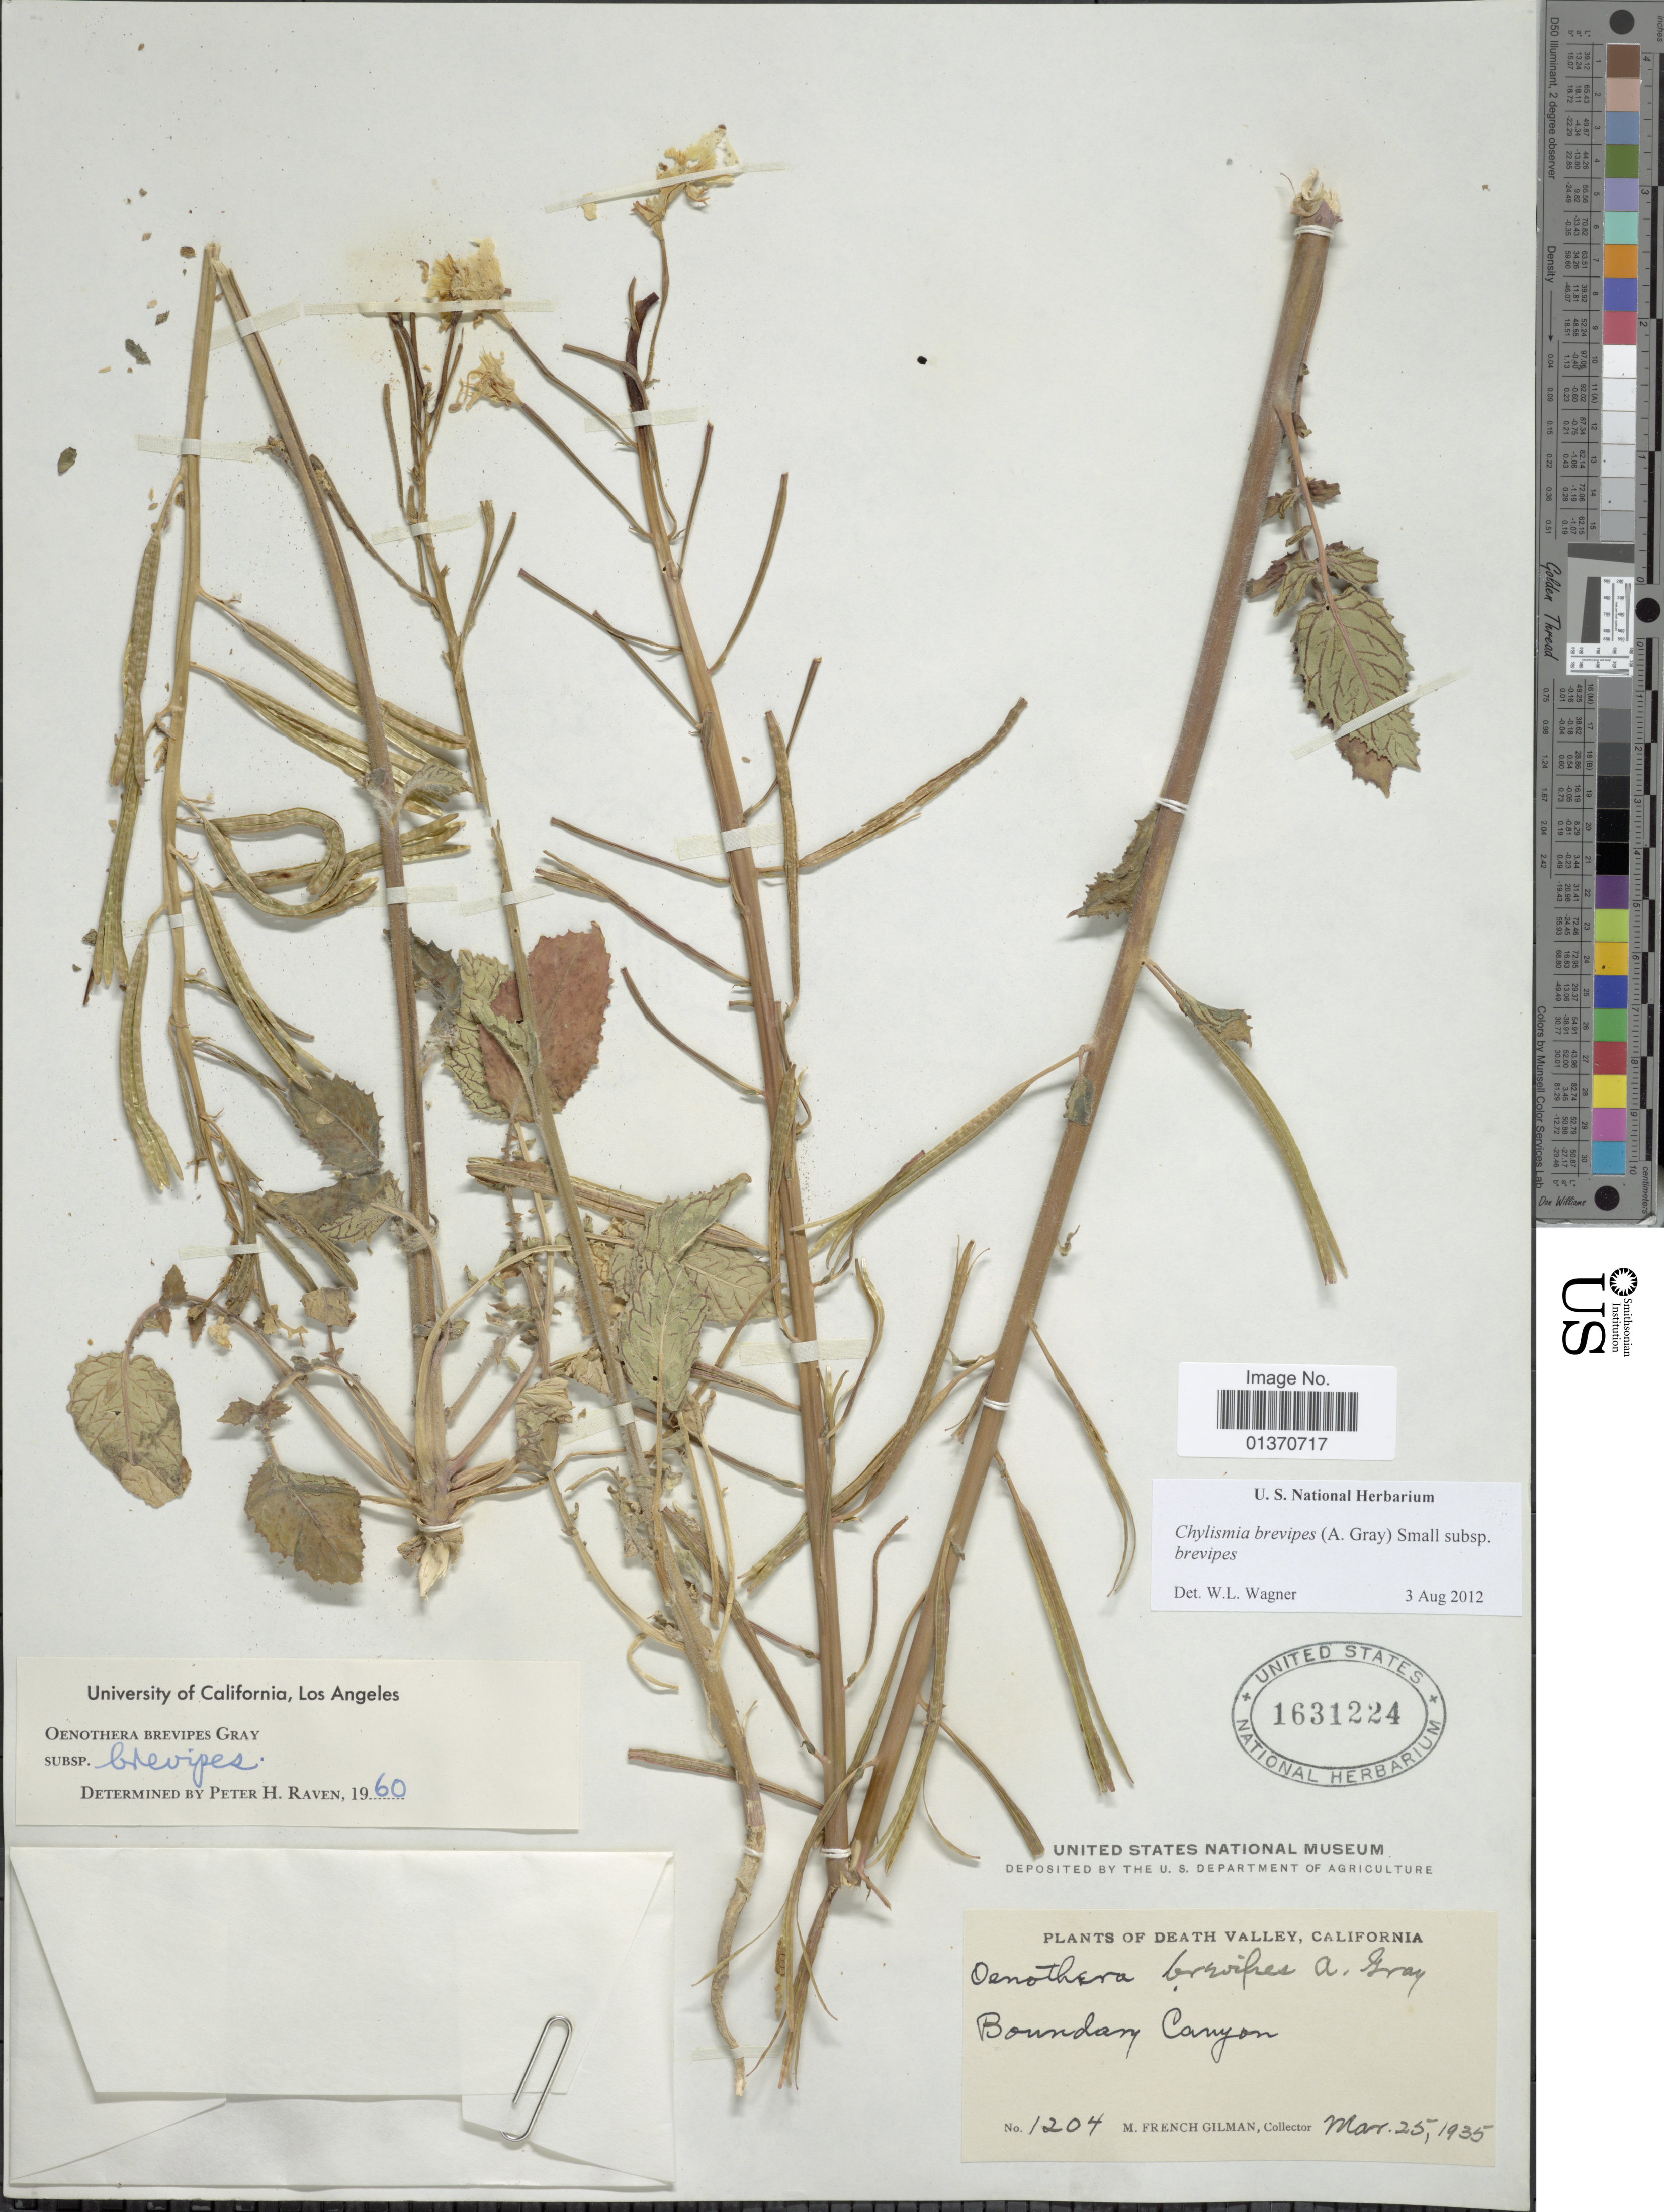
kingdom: Plantae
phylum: Tracheophyta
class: Magnoliopsida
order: Myrtales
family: Onagraceae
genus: Chylismia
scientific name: Chylismia brevipes subsp. brevipes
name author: (A. Gray) Small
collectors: M. F. Gilman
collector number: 1204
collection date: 1935-03-25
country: United States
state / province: California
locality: Death Valley, Boundary Canyon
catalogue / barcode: US 1631224